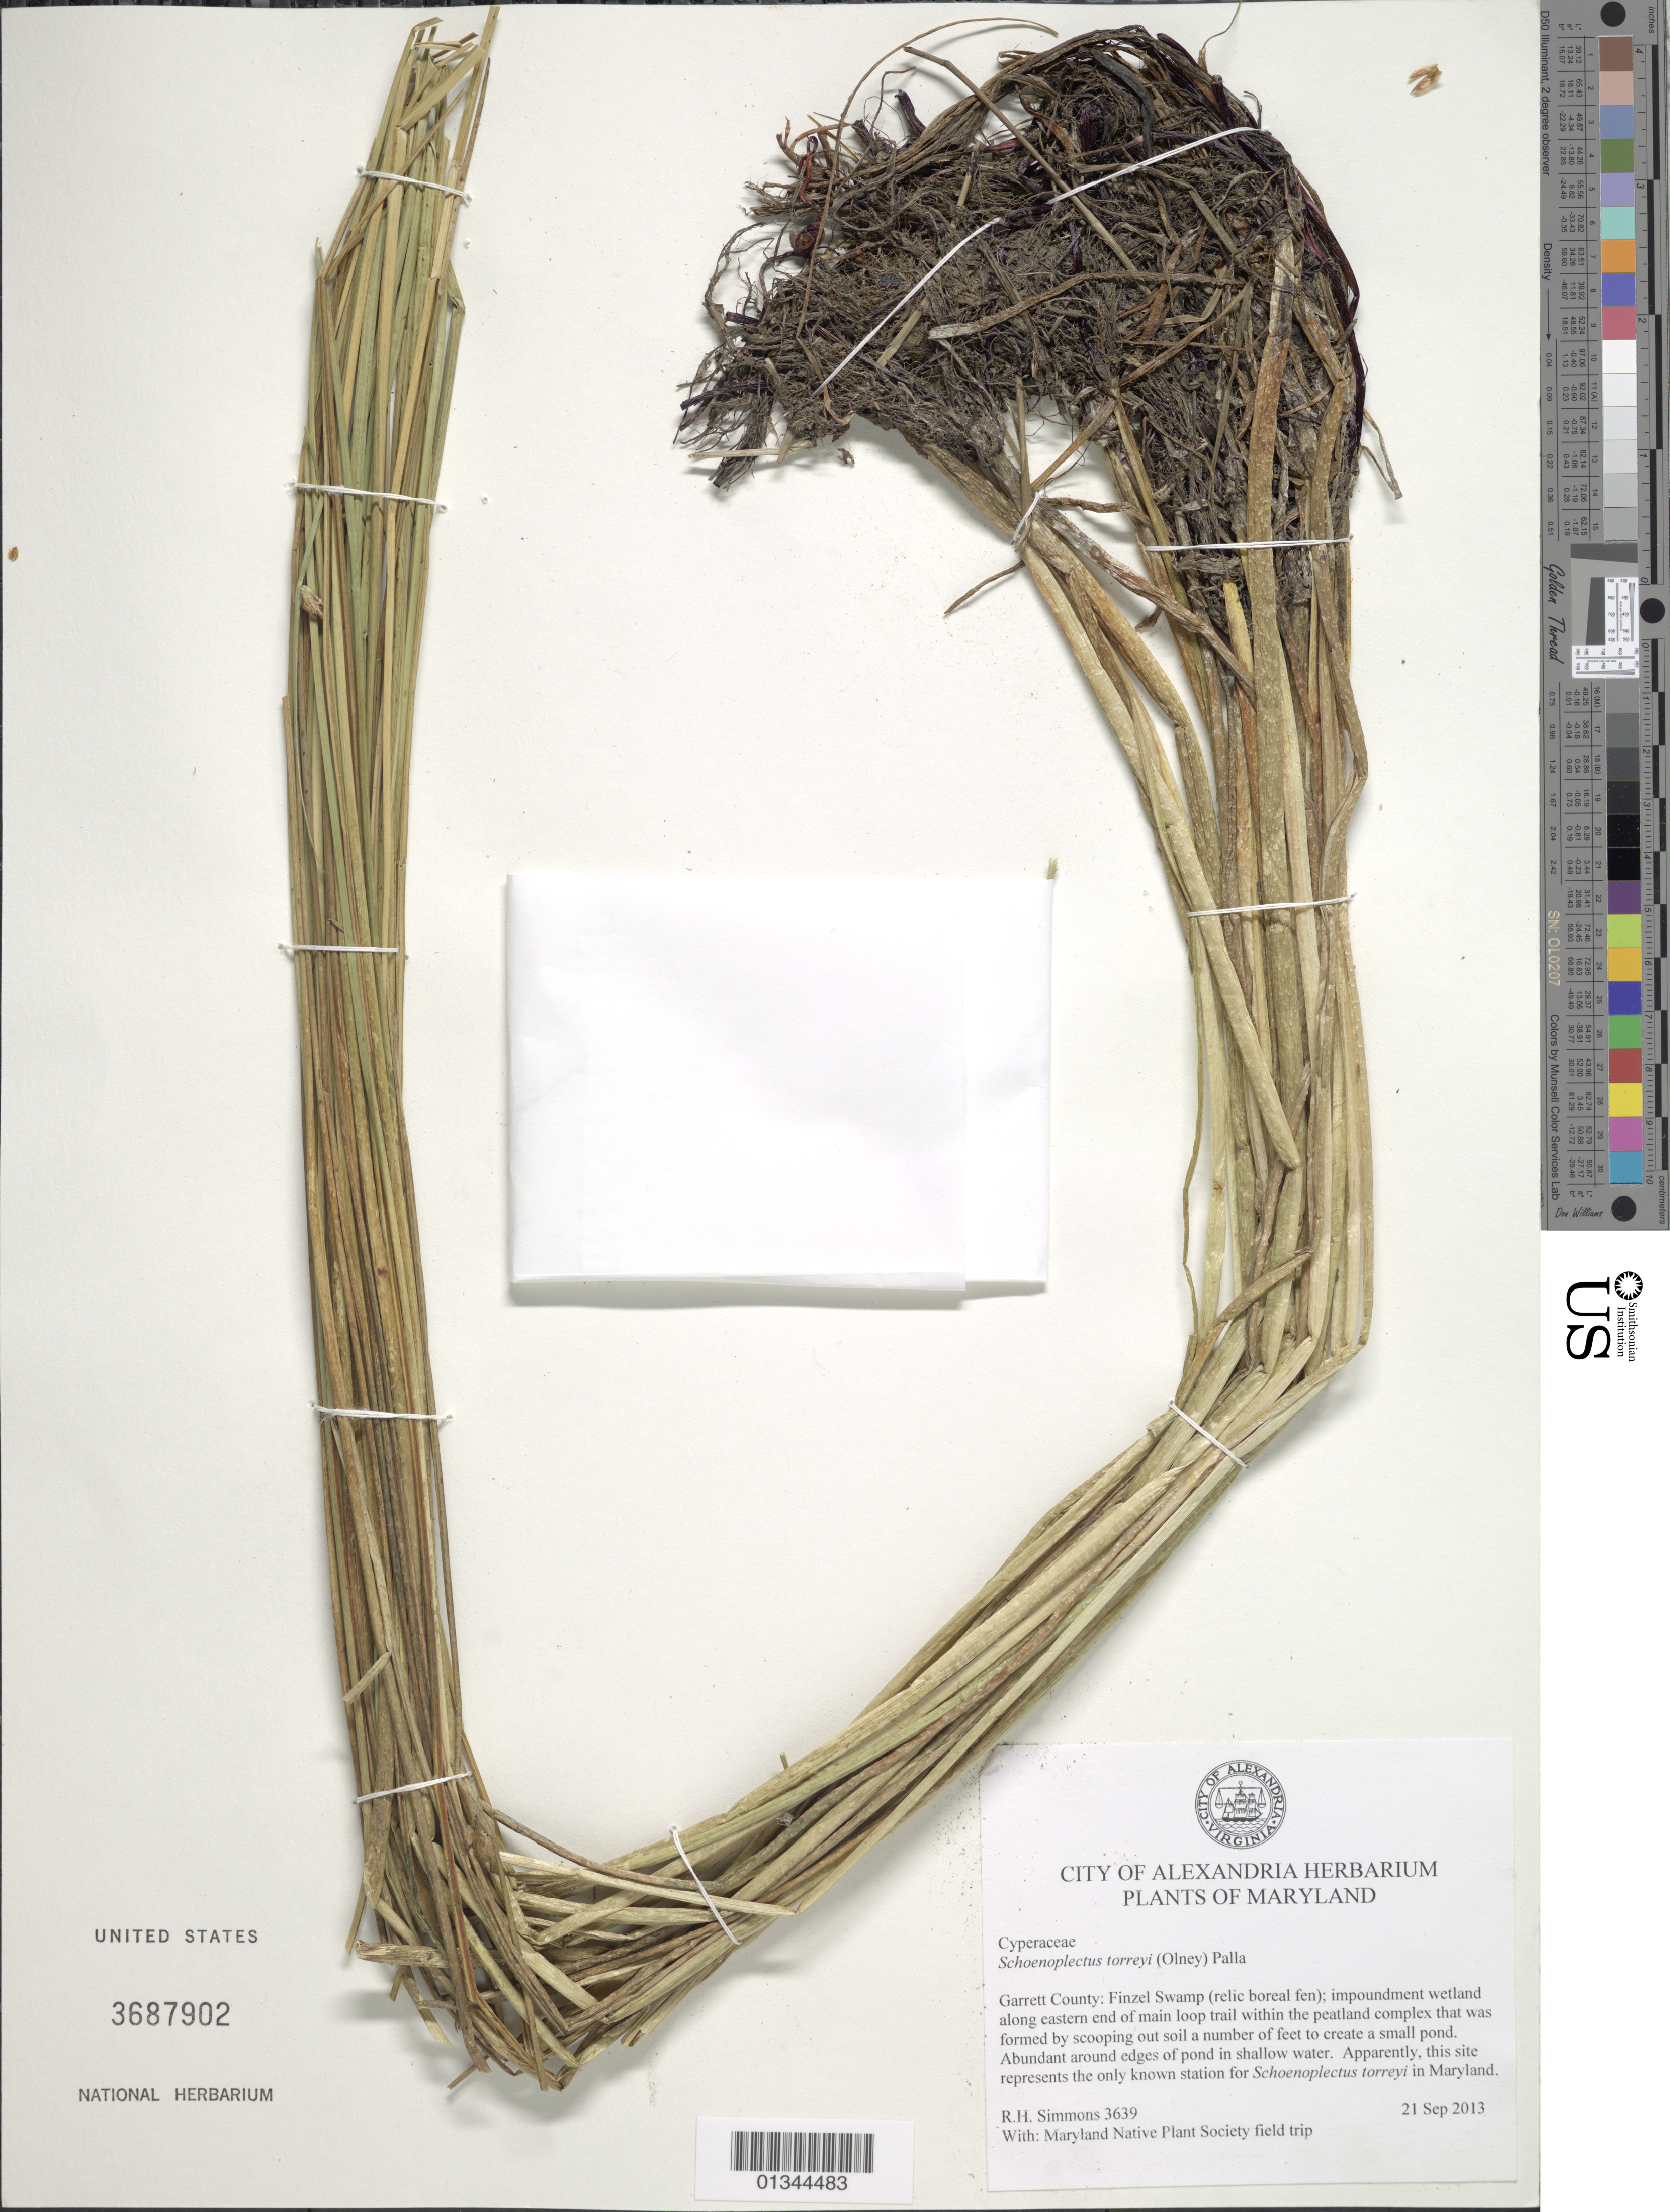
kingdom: Plantae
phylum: Tracheophyta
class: Liliopsida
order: Poales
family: Cyperaceae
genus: Schoenoplectus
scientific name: Schoenoplectus torreyi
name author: (Olney) Palla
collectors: R. H. Simmons et al.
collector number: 3639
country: United States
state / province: Maryland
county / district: Garrett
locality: Finzel Swamp; impoundment wetland along eastern end of main loop trail within the peatland complex that was formed by scooping out soil a number of feet to create a small pond.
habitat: Abundant around edges of pond in shallow water.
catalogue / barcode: US 3687902